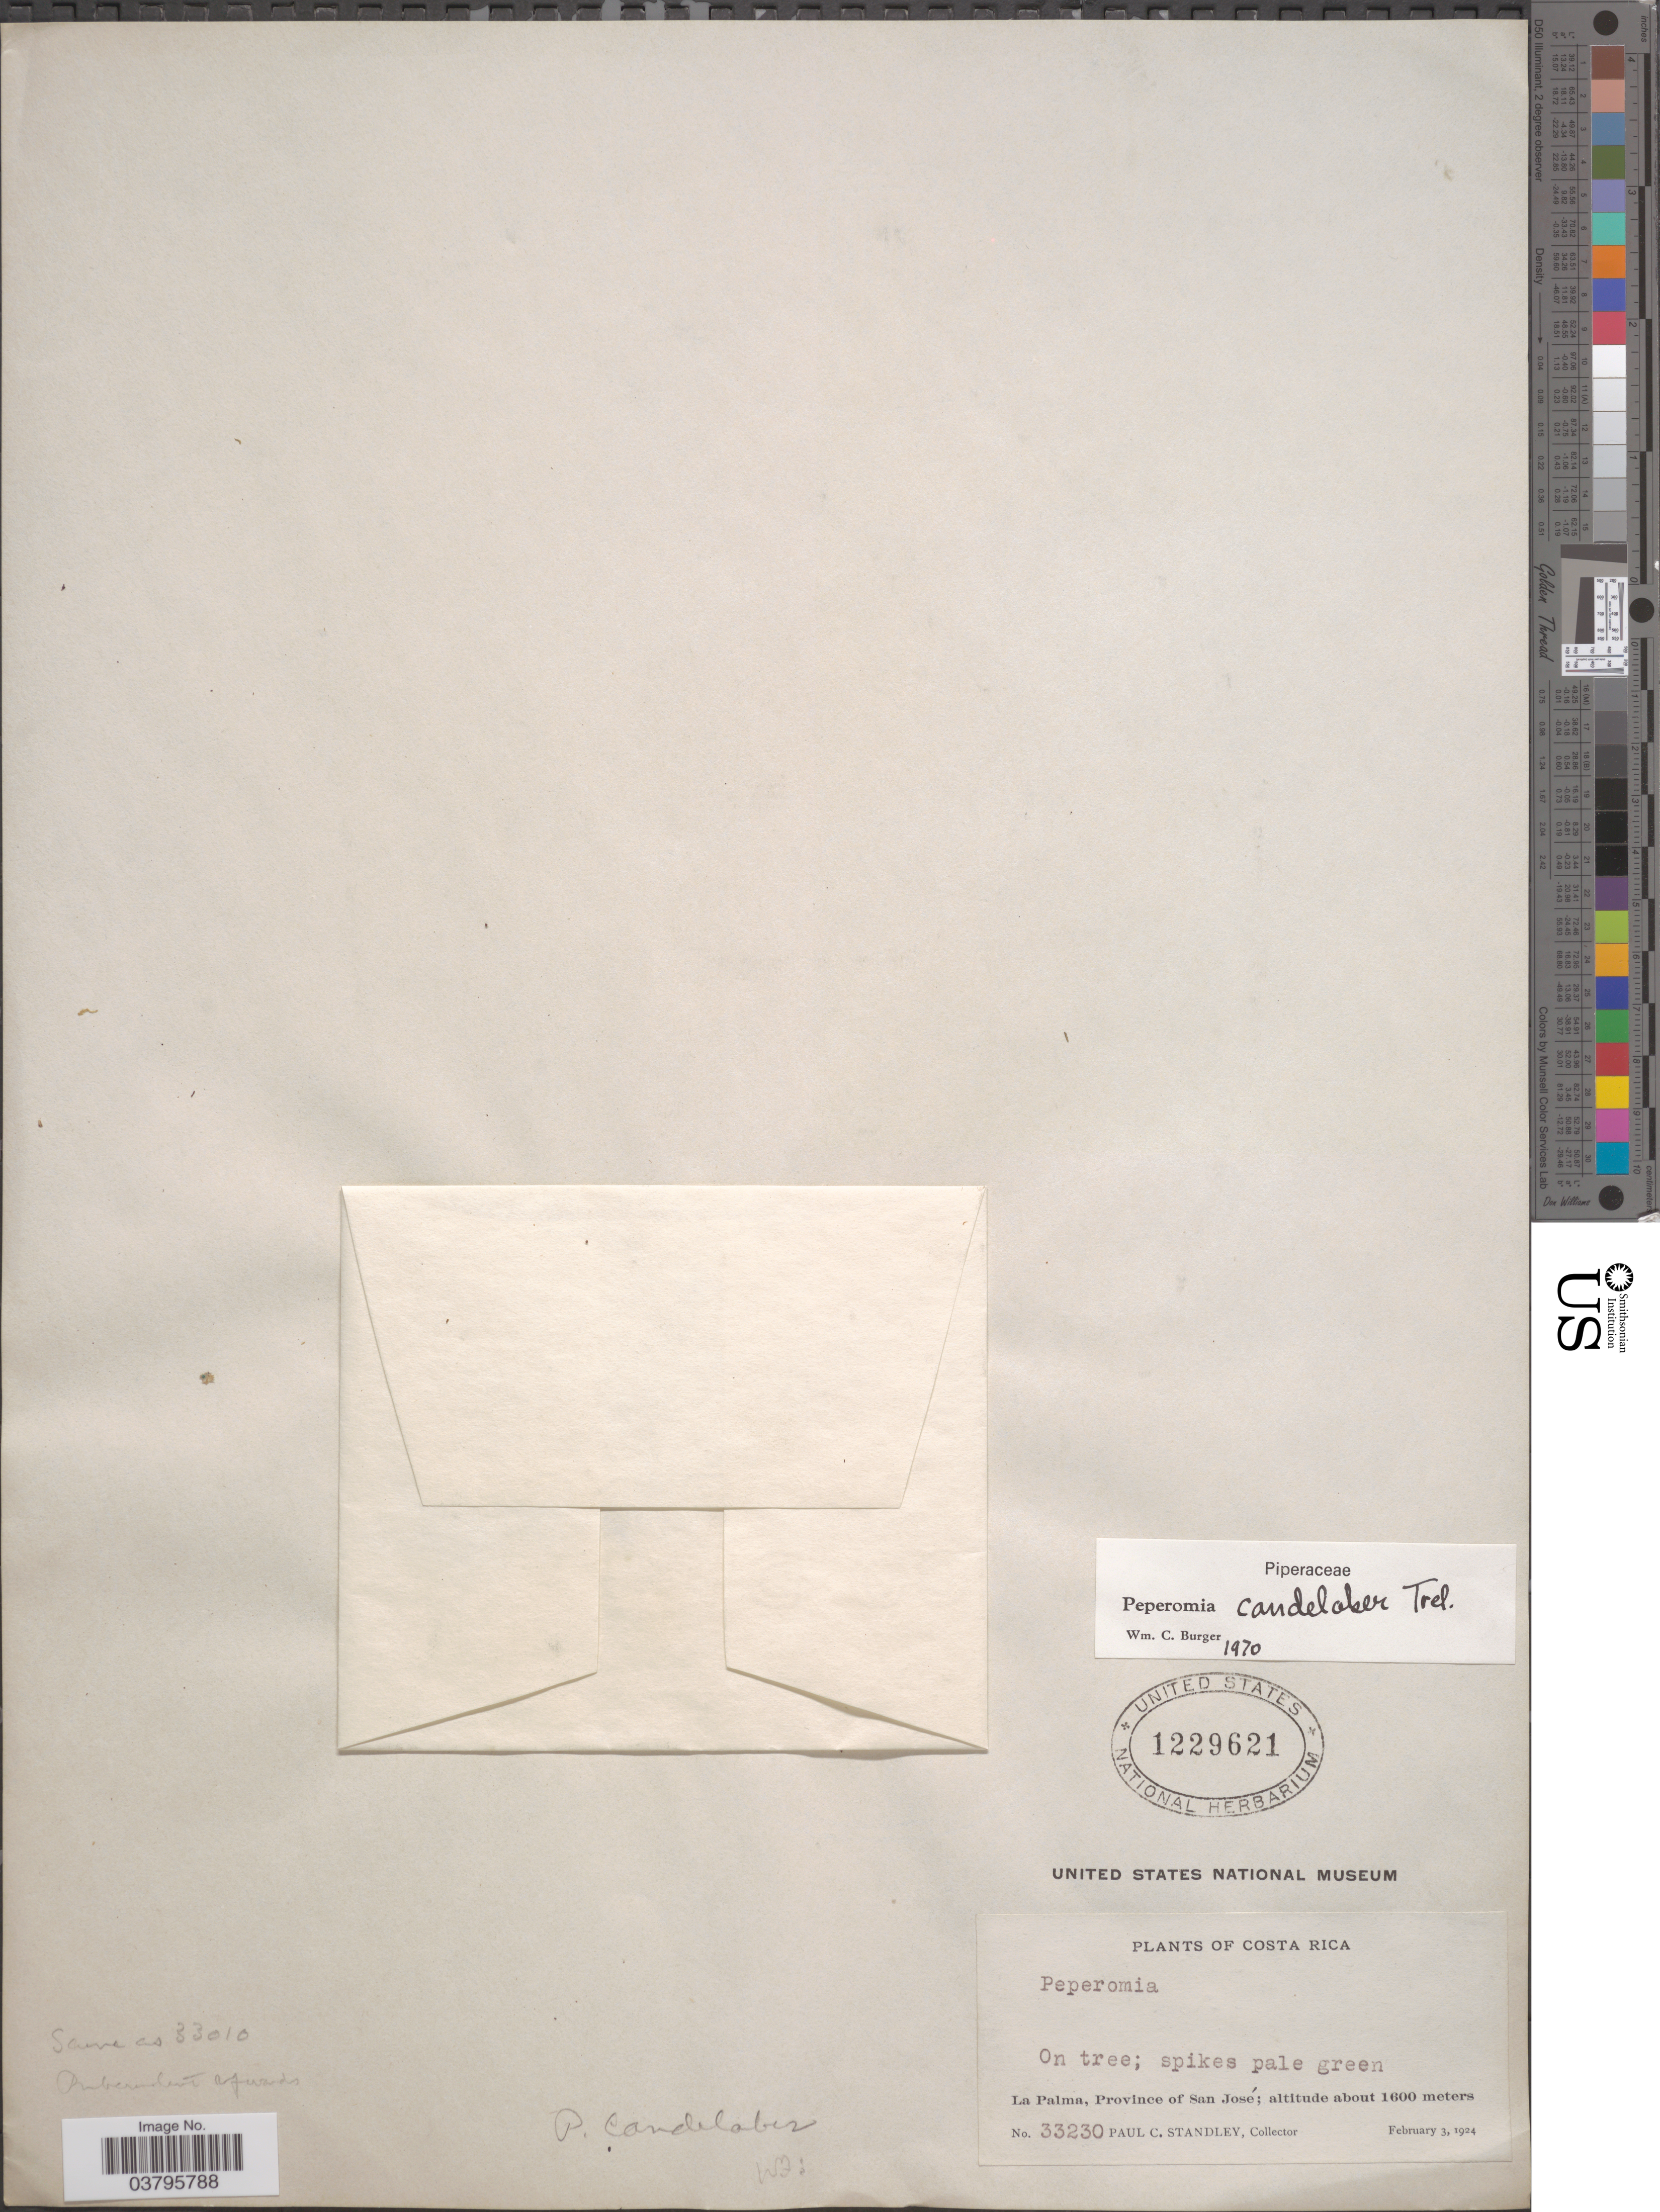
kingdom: Plantae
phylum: Tracheophyta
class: Magnoliopsida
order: Piperales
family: Piperaceae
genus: Peperomia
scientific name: Peperomia candelaber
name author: Trel.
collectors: P. C. Standley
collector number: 33230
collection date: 1924-02-03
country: Costa Rica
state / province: San José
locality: La Palma.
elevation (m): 1600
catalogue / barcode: US 1229621